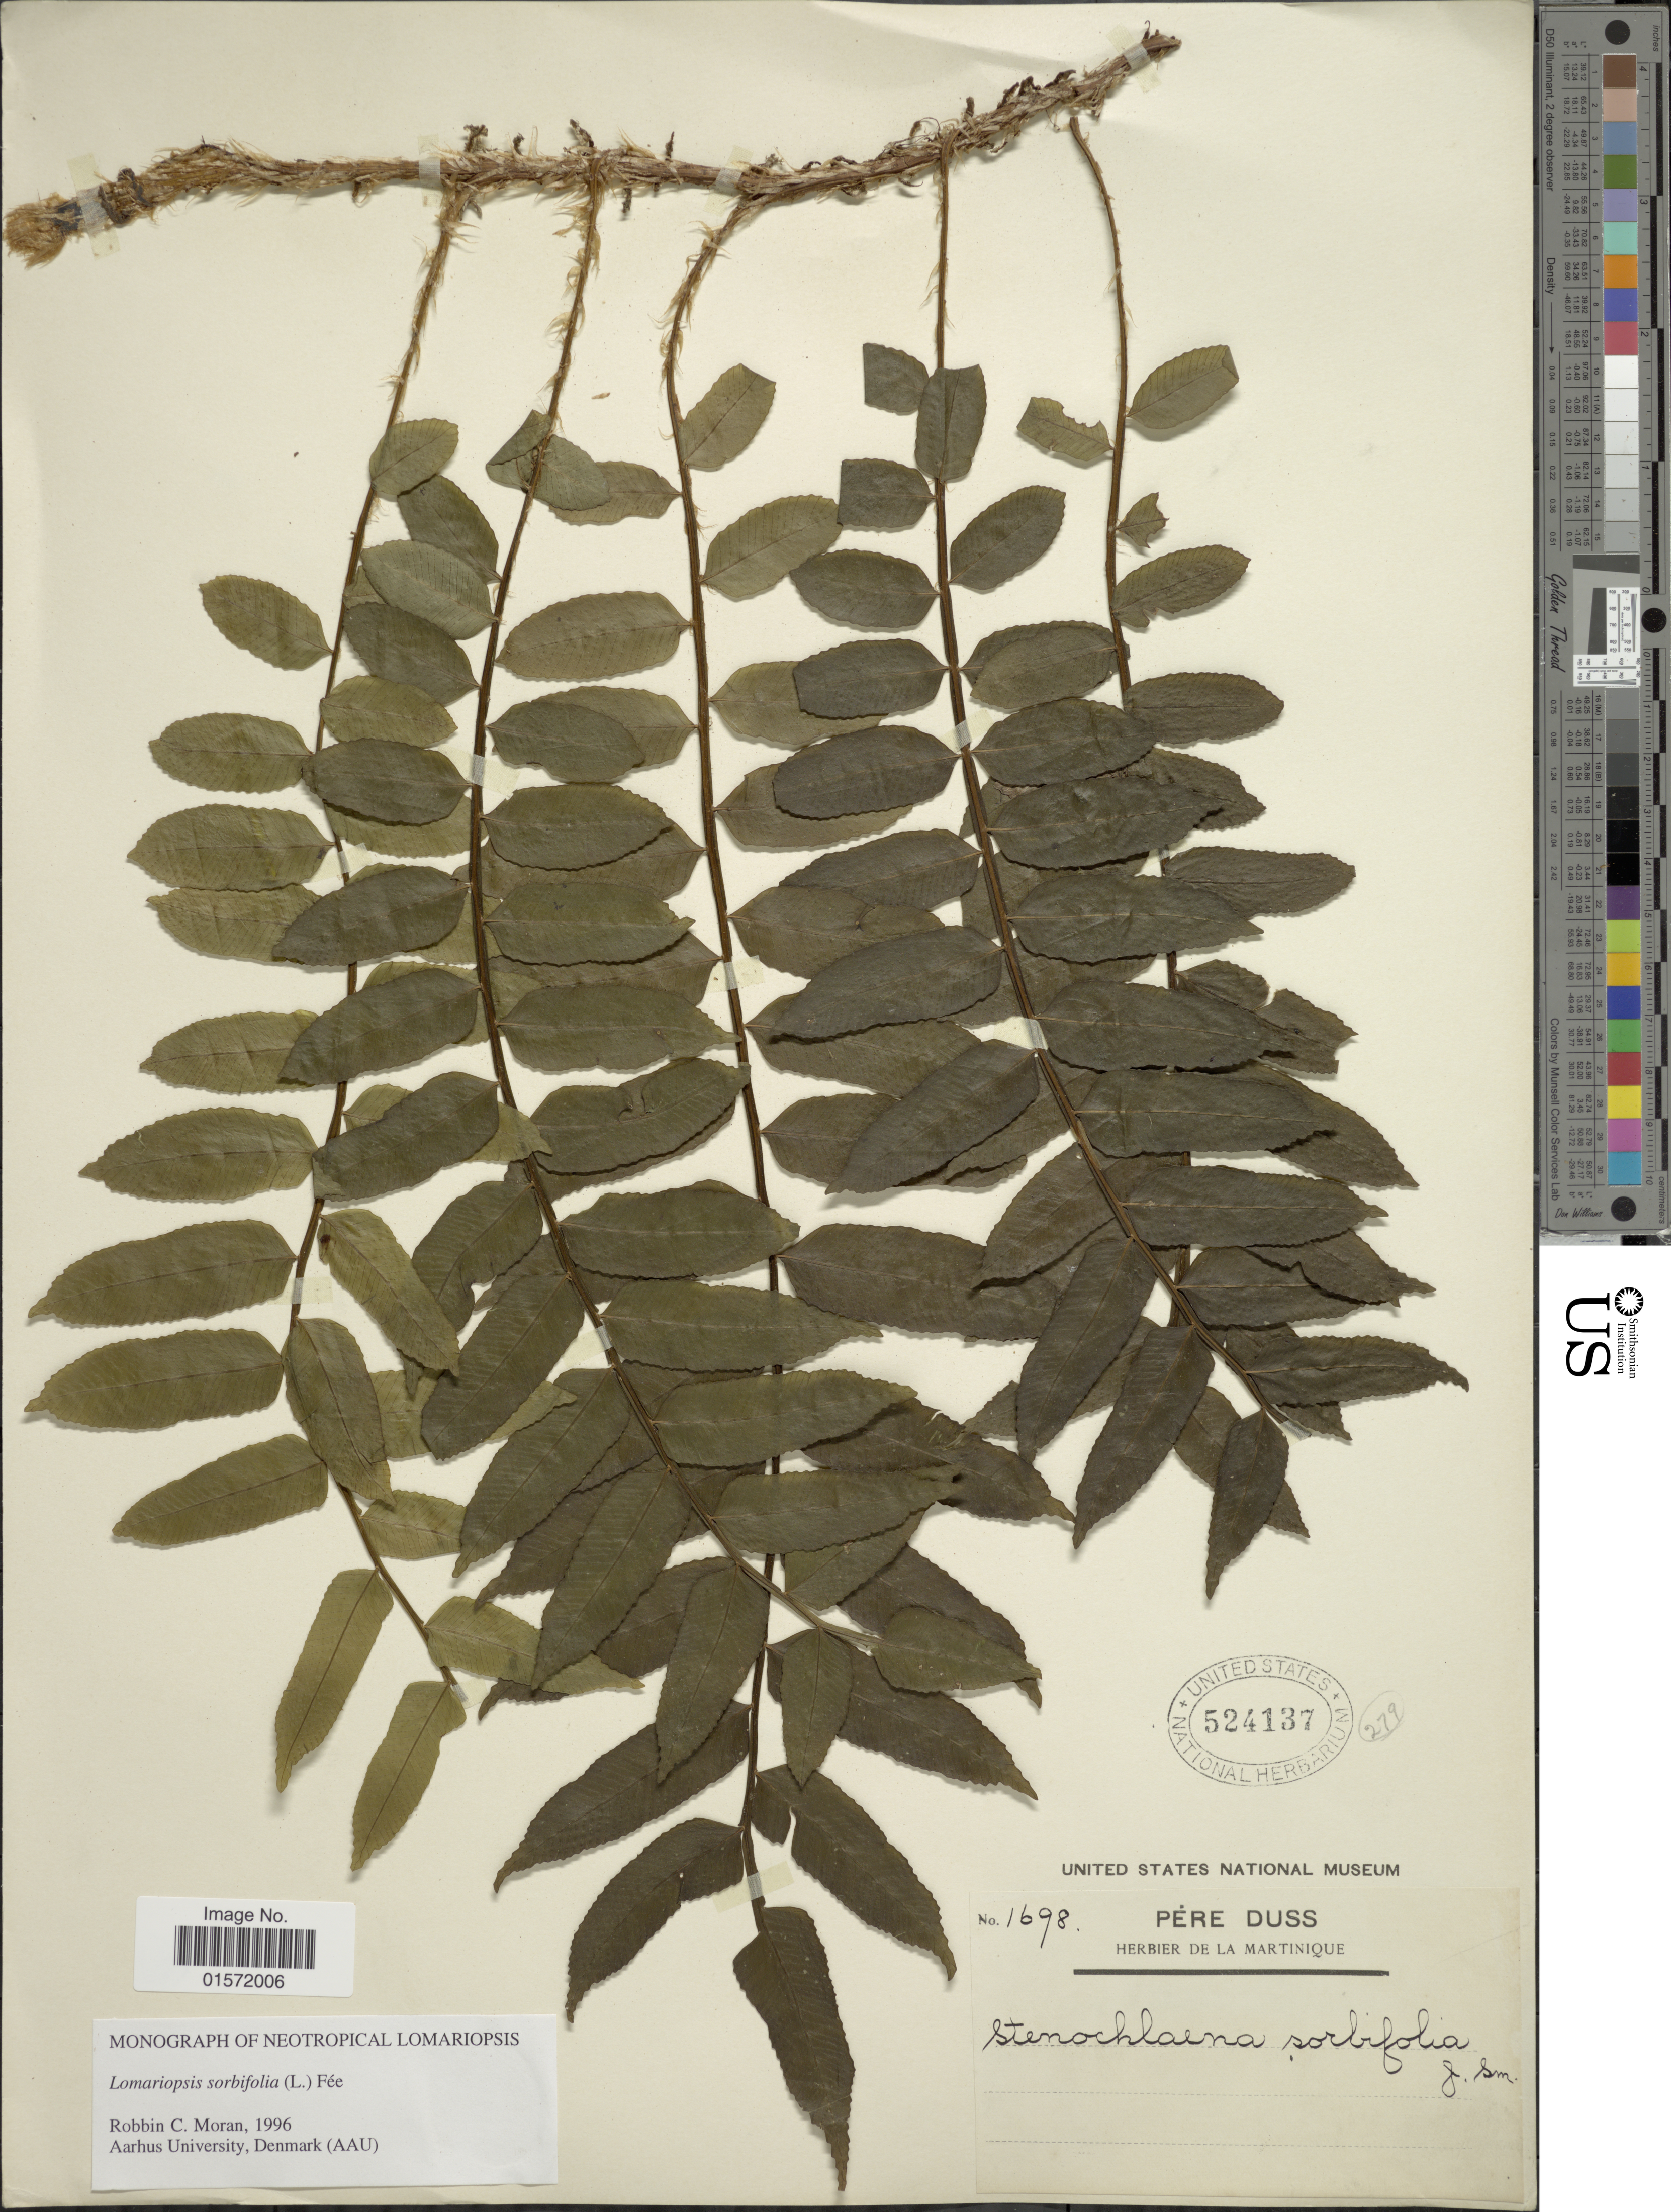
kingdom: Plantae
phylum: Tracheophyta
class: Polypodiopsida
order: Polypodiales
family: Lomariopsidaceae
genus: Lomariopsis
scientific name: Lomariopsis sorbifolia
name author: (L.) Fée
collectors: Père Duss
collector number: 1698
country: Martinique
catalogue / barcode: US 524137